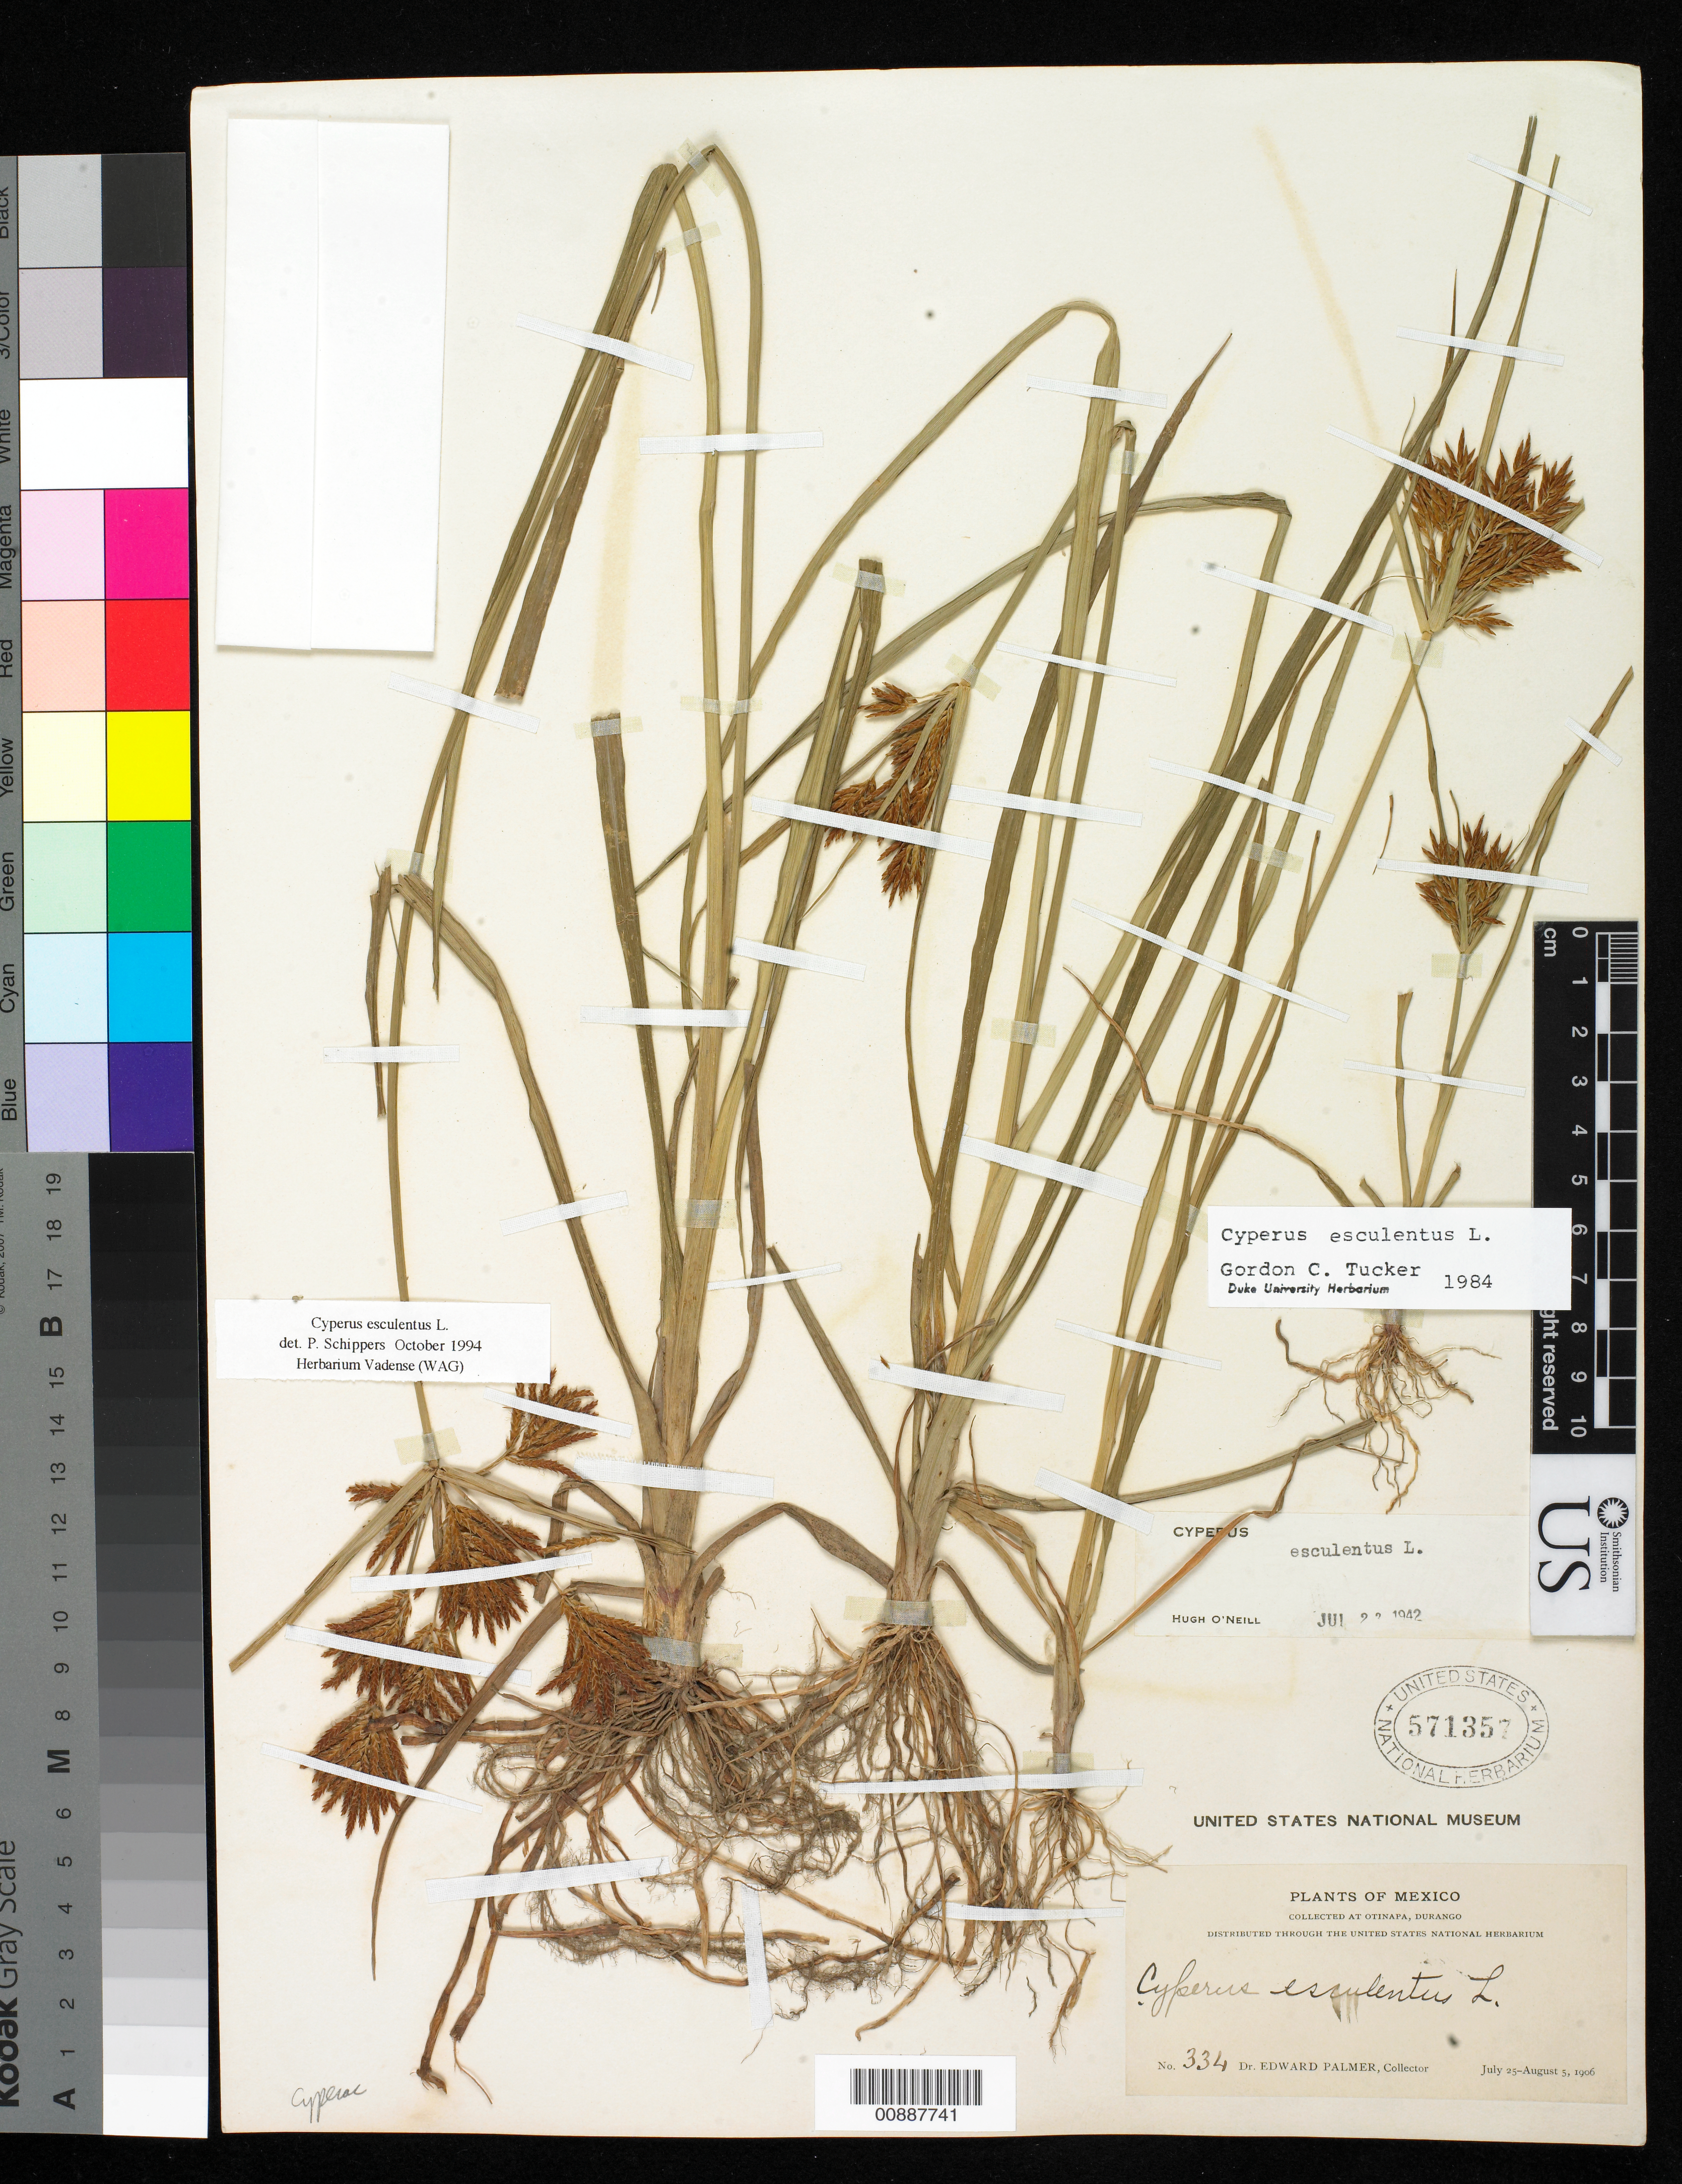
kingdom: Plantae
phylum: Tracheophyta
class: Liliopsida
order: Poales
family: Cyperaceae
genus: Cyperus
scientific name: Cyperus esculentus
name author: L.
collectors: E. Palmer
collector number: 334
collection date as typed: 25 Jul 1906 to 05 Aug 1906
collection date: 1906-07-25/1906-08-05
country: Mexico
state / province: Durango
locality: Otinapa, Durango.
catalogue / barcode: US 571357